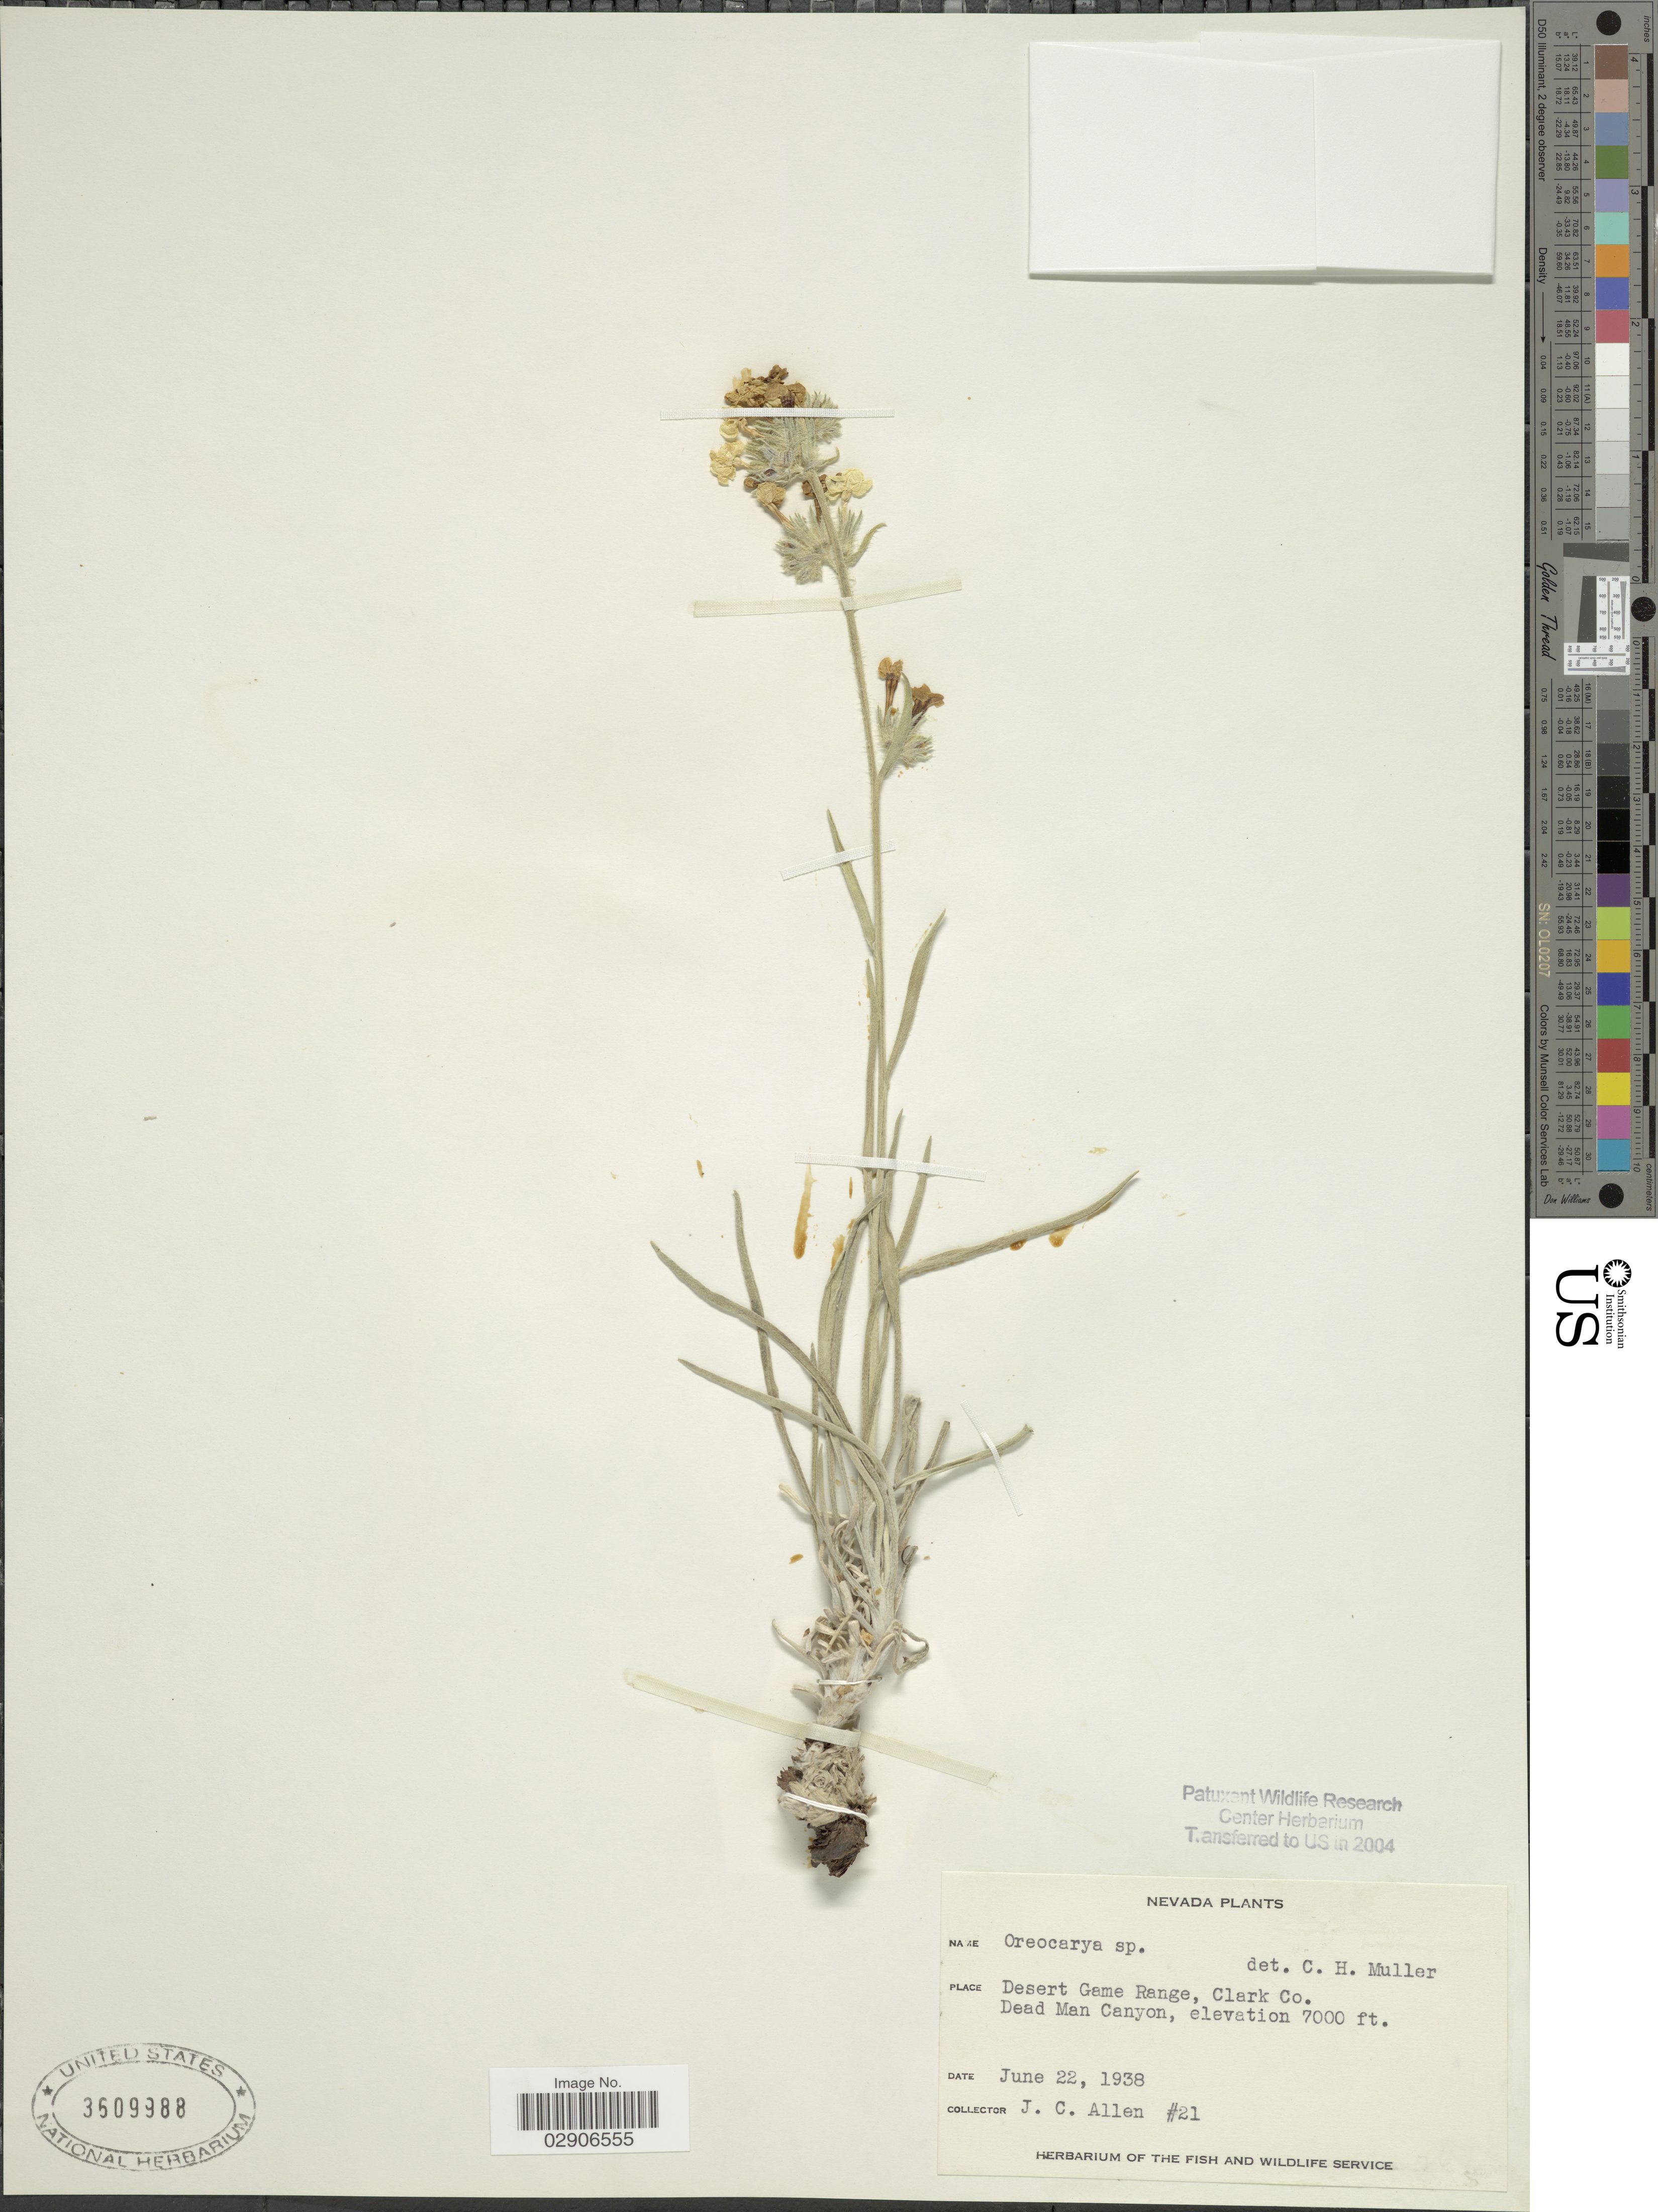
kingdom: Plantae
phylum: Tracheophyta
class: Magnoliopsida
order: Boraginales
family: Boraginaceae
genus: Oreocarya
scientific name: Oreocarya sp.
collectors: J. C. Allen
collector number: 21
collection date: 1938-06-22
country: United States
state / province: Nevada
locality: Desert Game Range, Clark Co. Dead Man Canyon.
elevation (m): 2134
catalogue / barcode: US 3509988